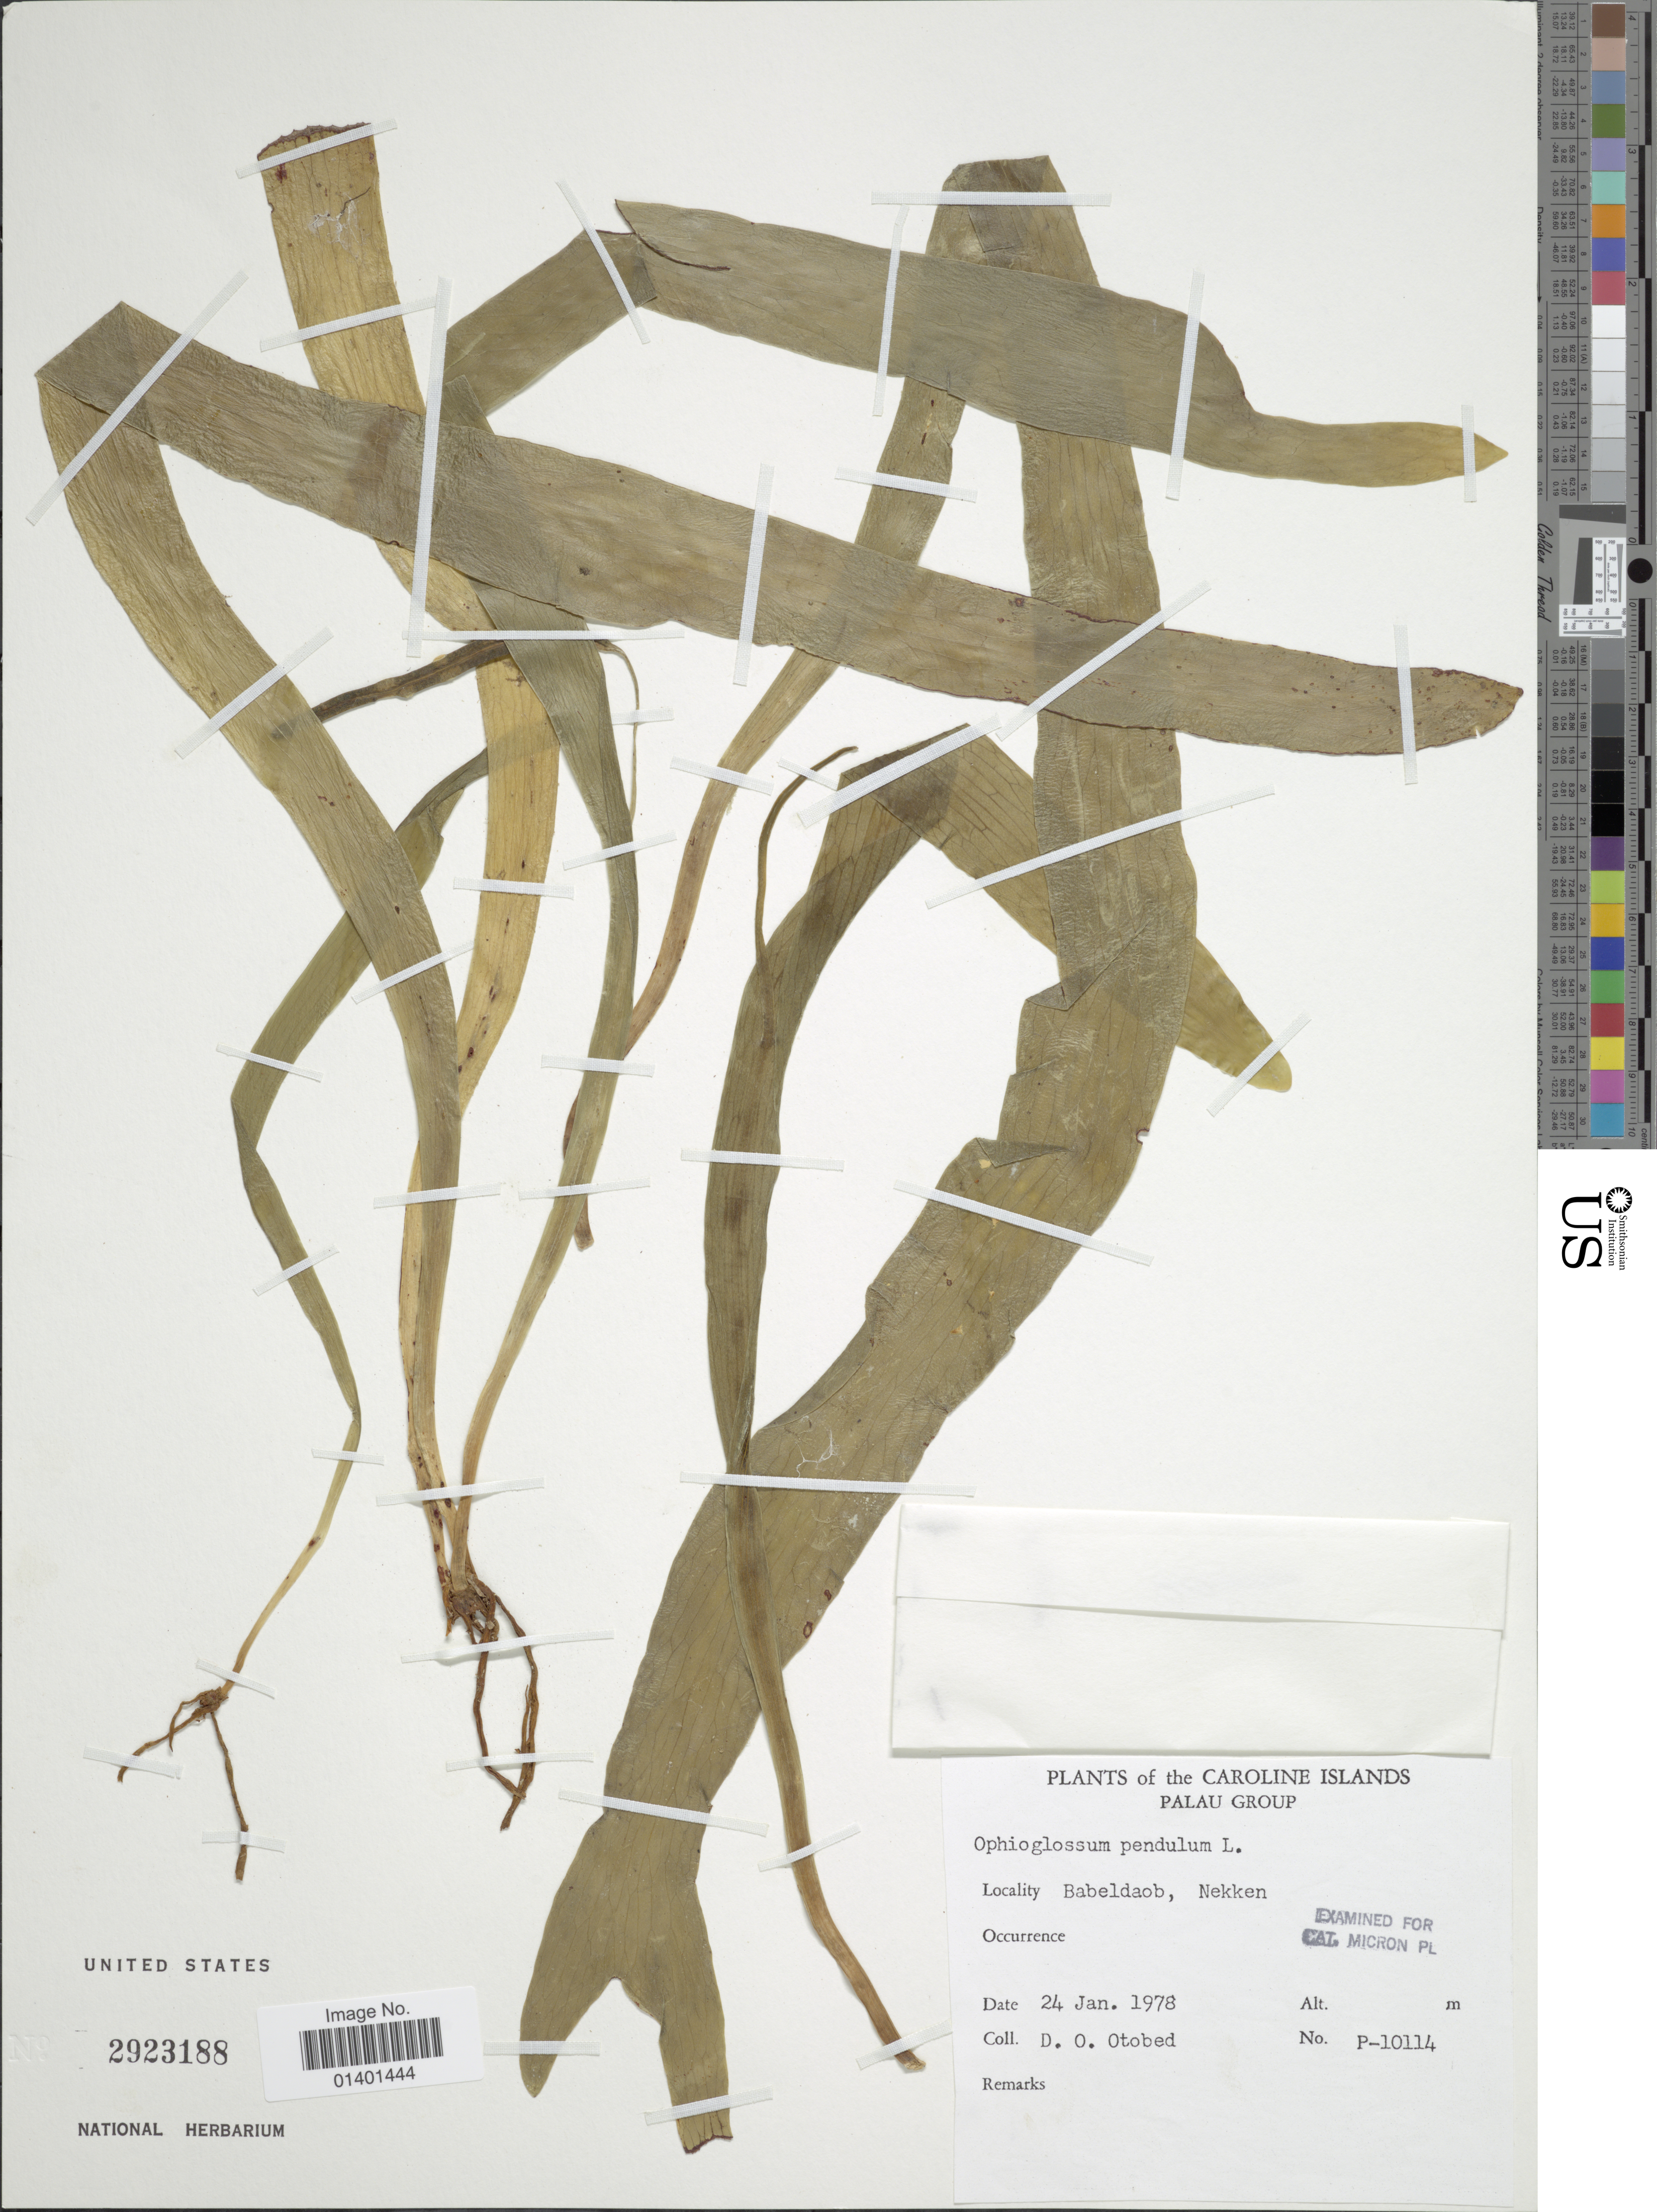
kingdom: Plantae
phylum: Tracheophyta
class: Polypodiopsida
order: Ophioglossales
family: Ophioglossaceae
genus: Ophioderma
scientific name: Ophioderma pendulum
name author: (L.) C. Presl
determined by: Wagner, W. L., (BOT), Smithsonian Institution - National Museum of Natural History (UNITED STATES)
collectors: D. O. Otobed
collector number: P-10114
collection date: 1978-01-24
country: Palau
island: Babeldaob [Babelthuap]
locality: Caroline islands, Babeldaob, Nekken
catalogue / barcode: US 2923188